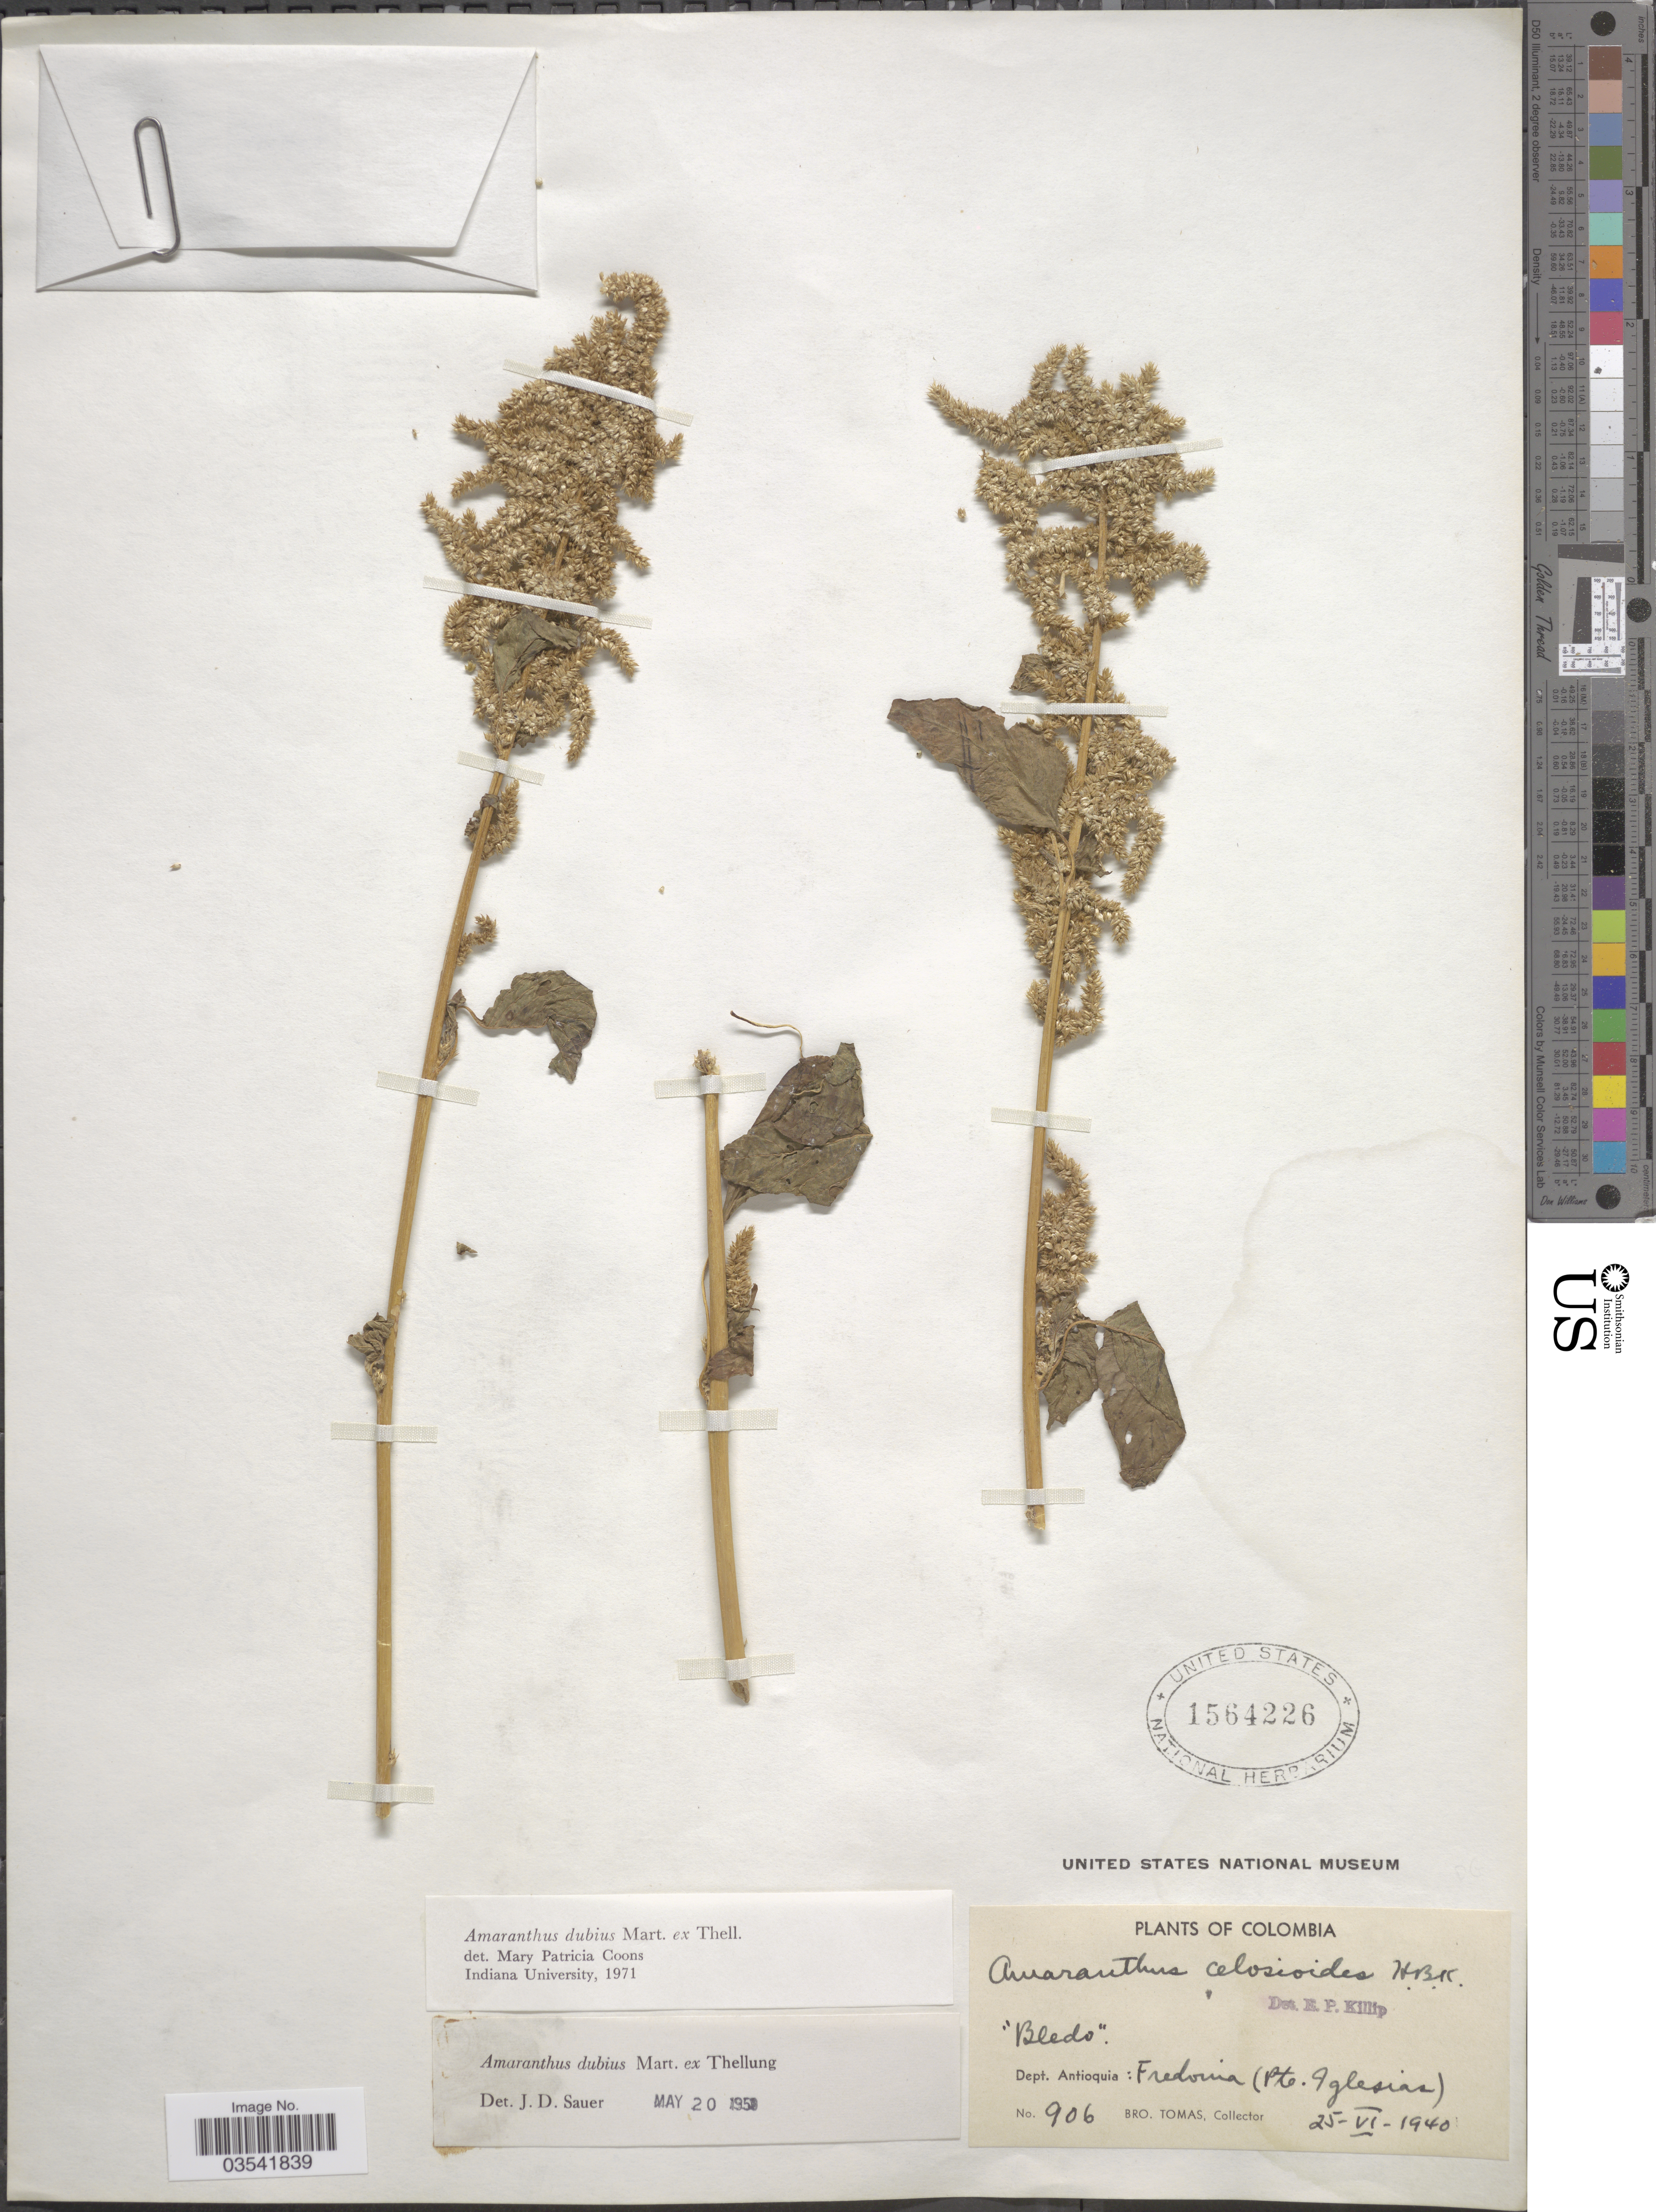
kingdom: Plantae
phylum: Tracheophyta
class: Magnoliopsida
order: Caryophyllales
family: Amaranthaceae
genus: Amaranthus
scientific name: Amaranthus dubius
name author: Mart. ex Thell.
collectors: B. Tomas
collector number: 906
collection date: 1940-06-25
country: Colombia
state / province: Antioquia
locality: Dept. Antioquia: Fredonia (Pto. Iglesias).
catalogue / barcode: US 1564226